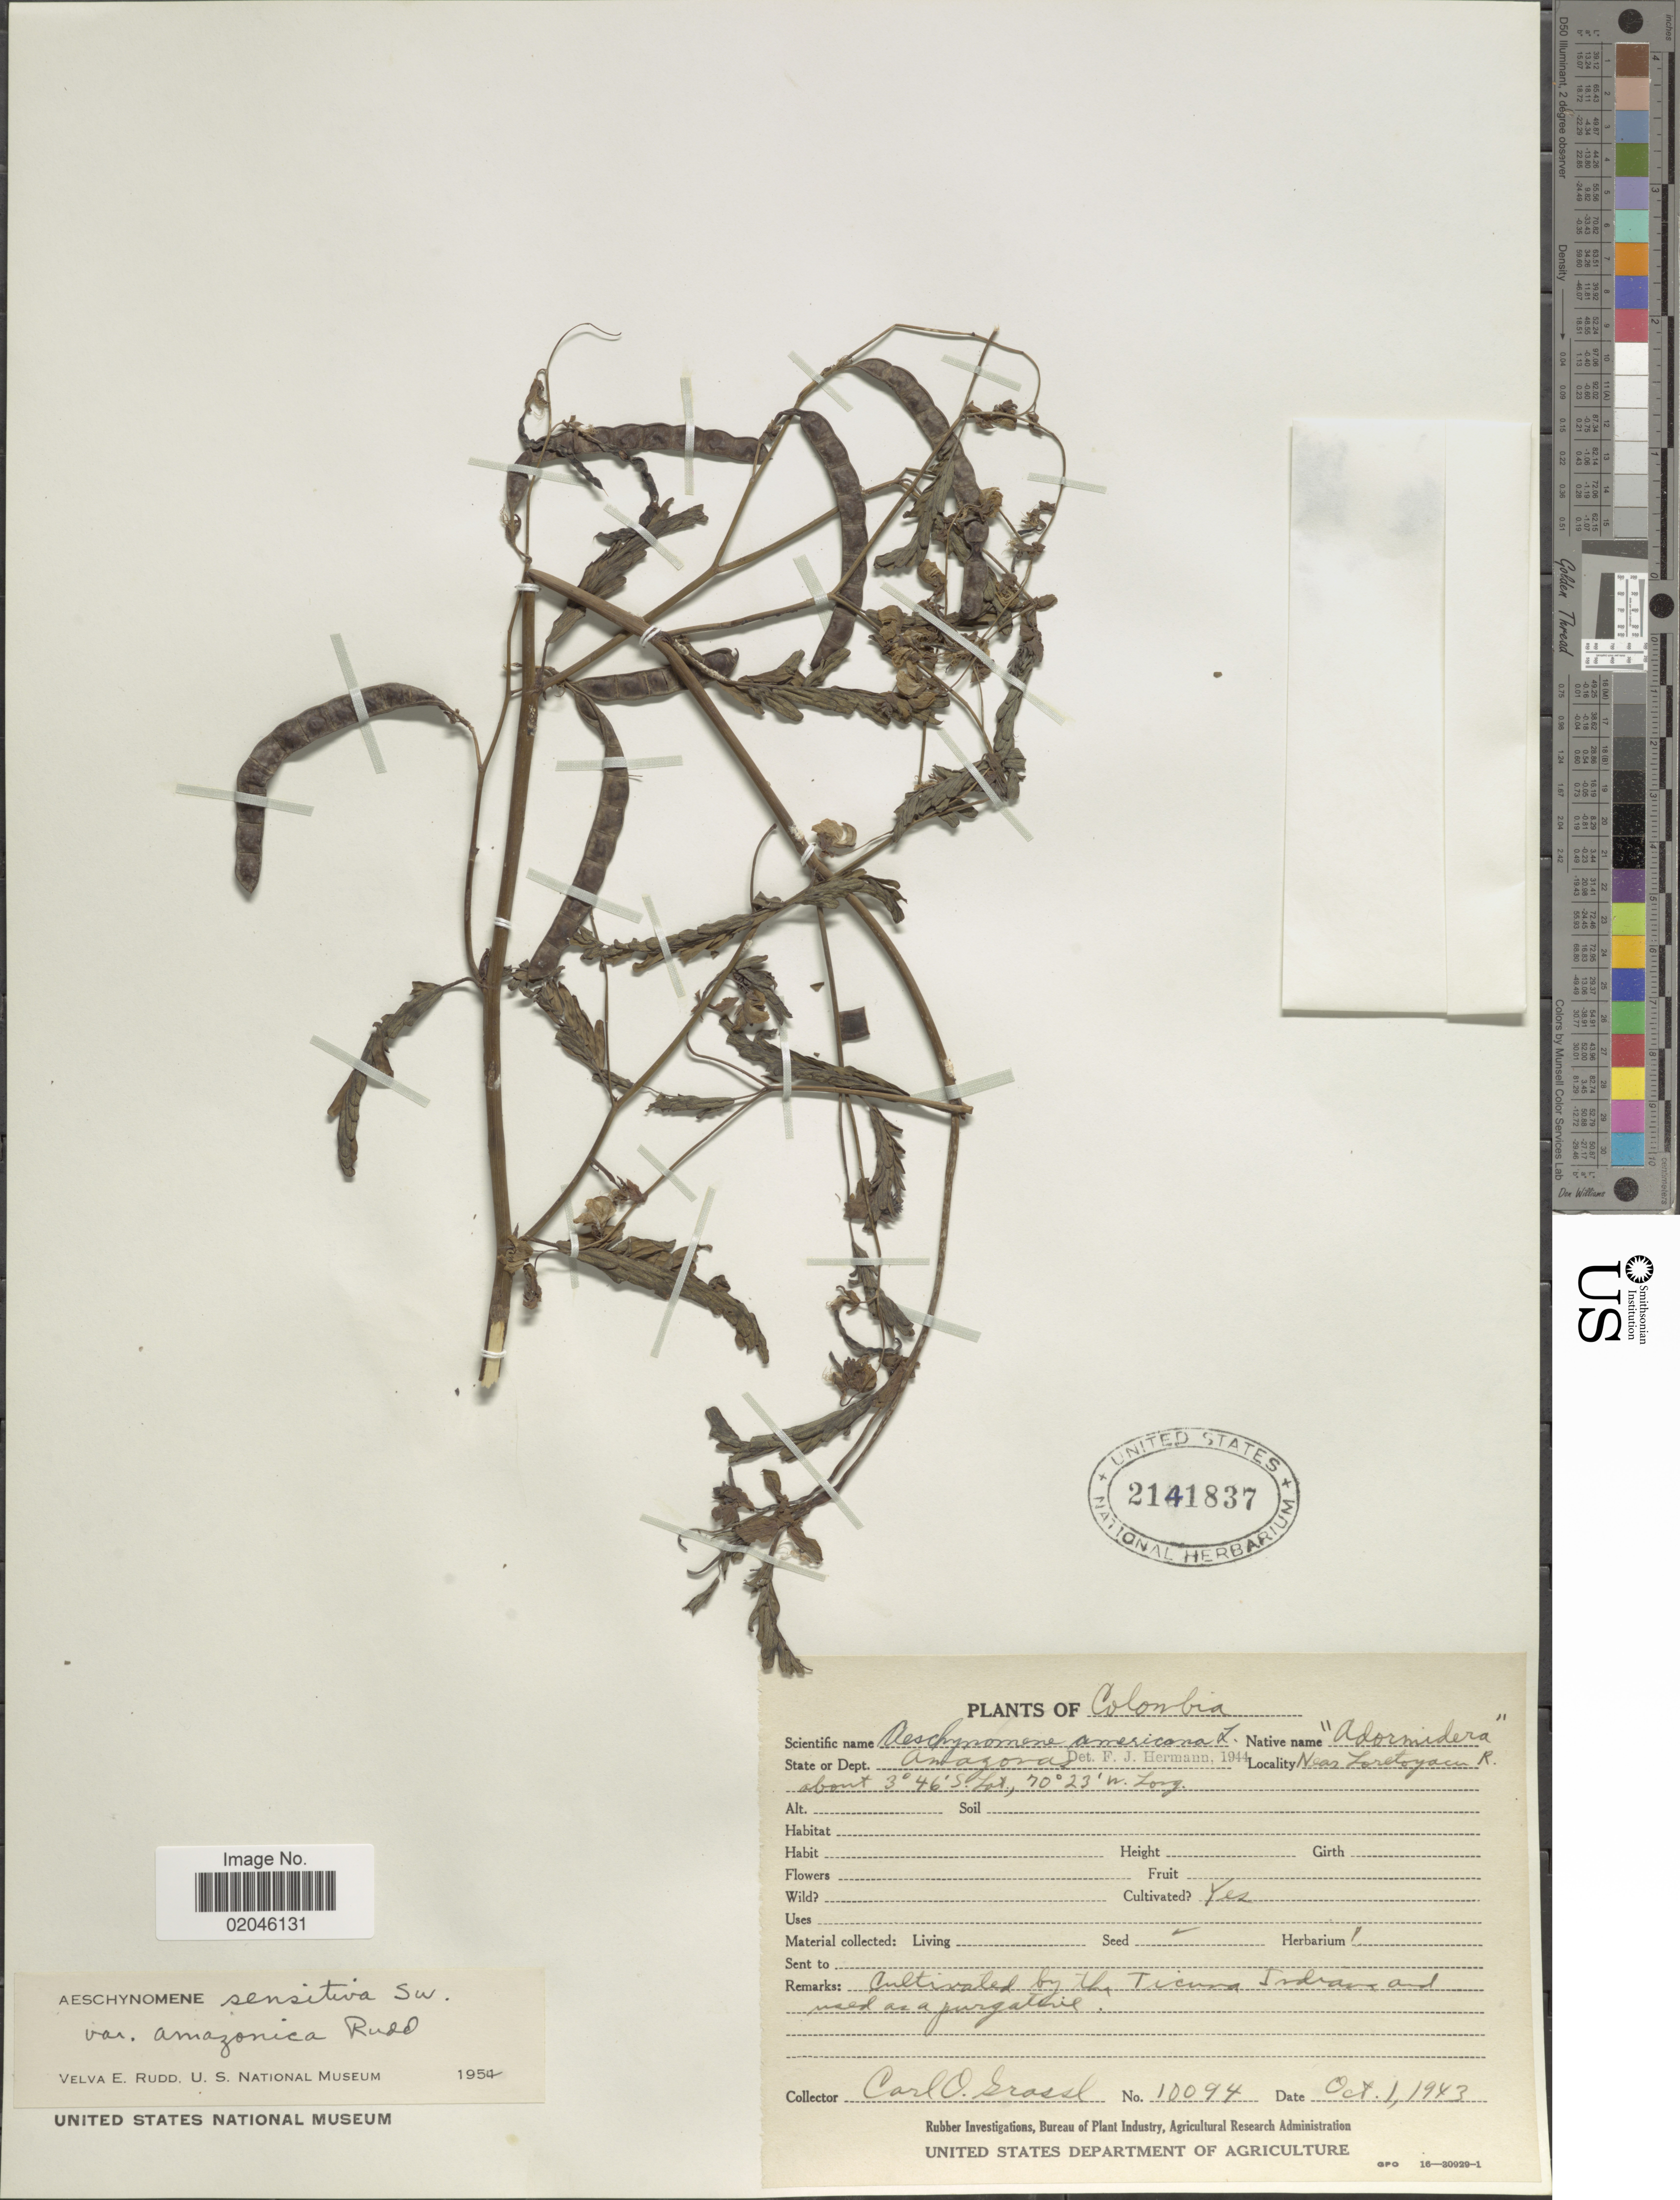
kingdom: Plantae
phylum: Tracheophyta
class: Magnoliopsida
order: Fabales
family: Fabaceae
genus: Aeschynomene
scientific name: Aeschynomene sensitiva var. amazonica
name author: Rudd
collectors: C. Grassl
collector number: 10094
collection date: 1943-10-01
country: Colombia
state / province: Amazônas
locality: Near Loretoyacu R.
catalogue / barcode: US 2141837